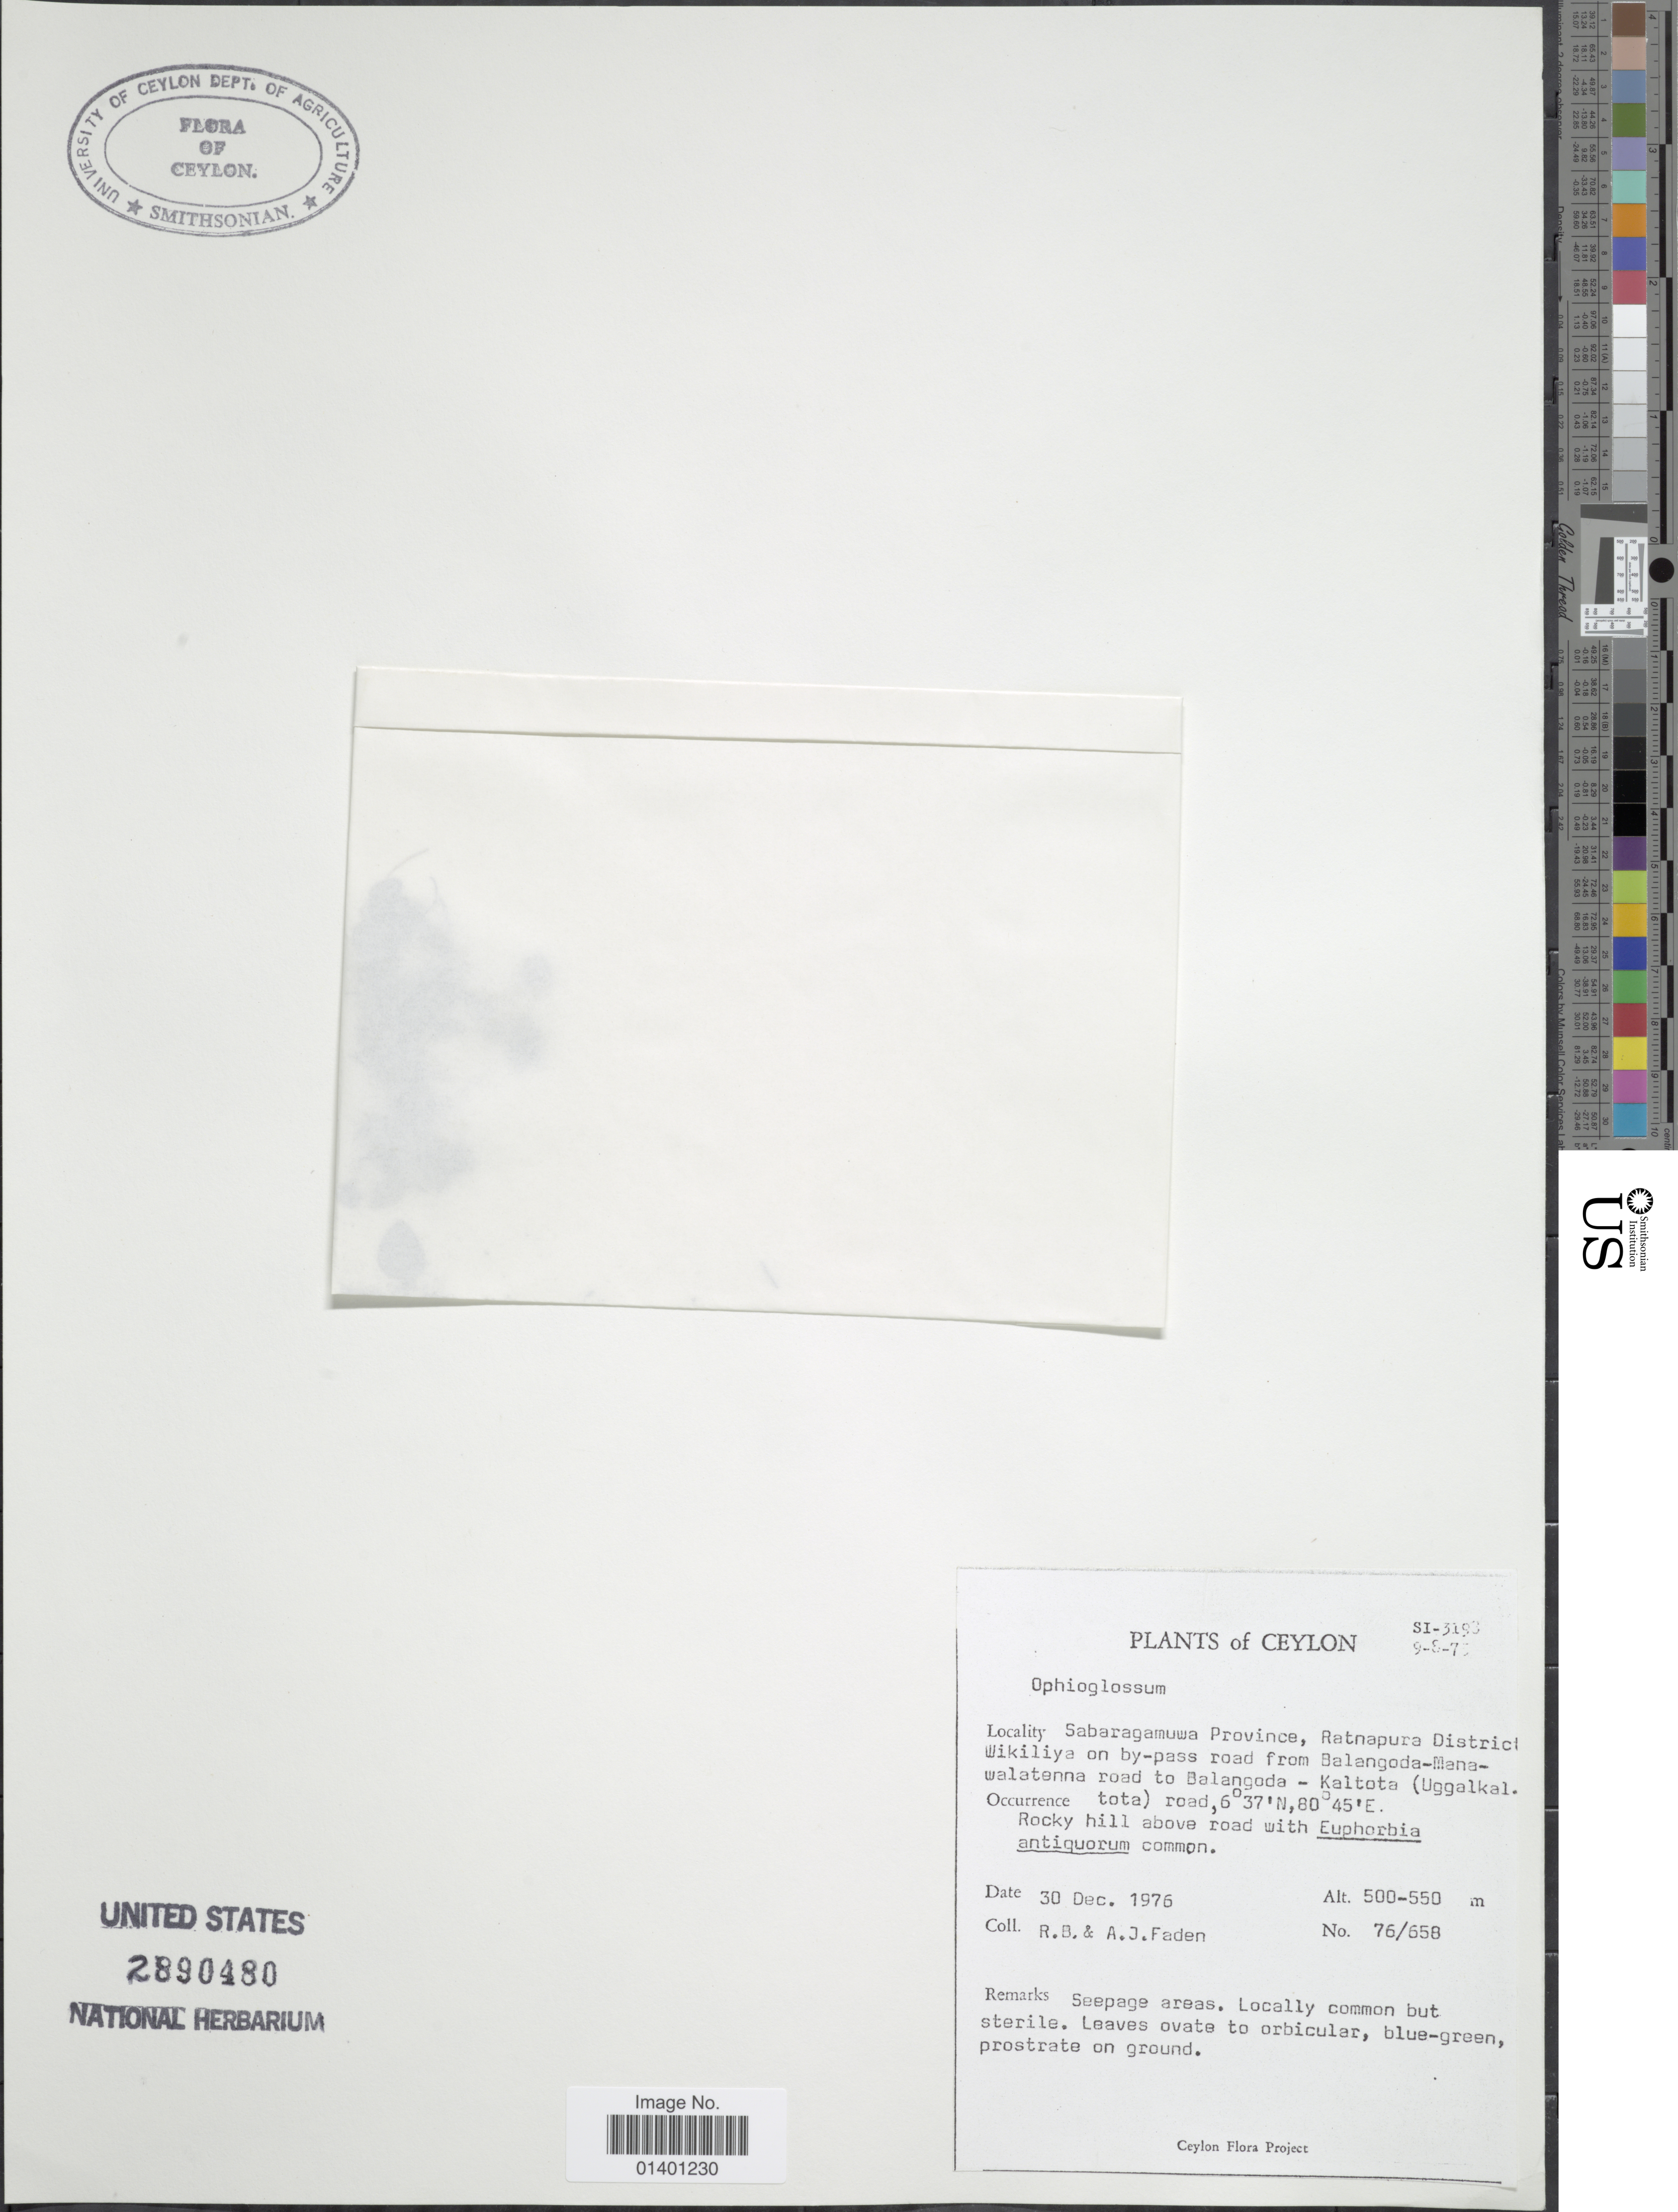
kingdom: Plantae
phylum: Tracheophyta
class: Polypodiopsida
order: Ophioglossales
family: Ophioglossaceae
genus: Ophioglossum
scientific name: Ophioglossum sp.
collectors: R. B. Faden & A. J. Faden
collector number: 76/658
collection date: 1976-12-30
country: Sri Lanka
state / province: Sabaragamuwa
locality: Ceylon, Ratnapura District, Wikiliya on by-pass road from Balangoda-Manawalatenna road to Balangoda-Kaltota (Uggalkal)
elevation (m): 500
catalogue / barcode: US 2890480